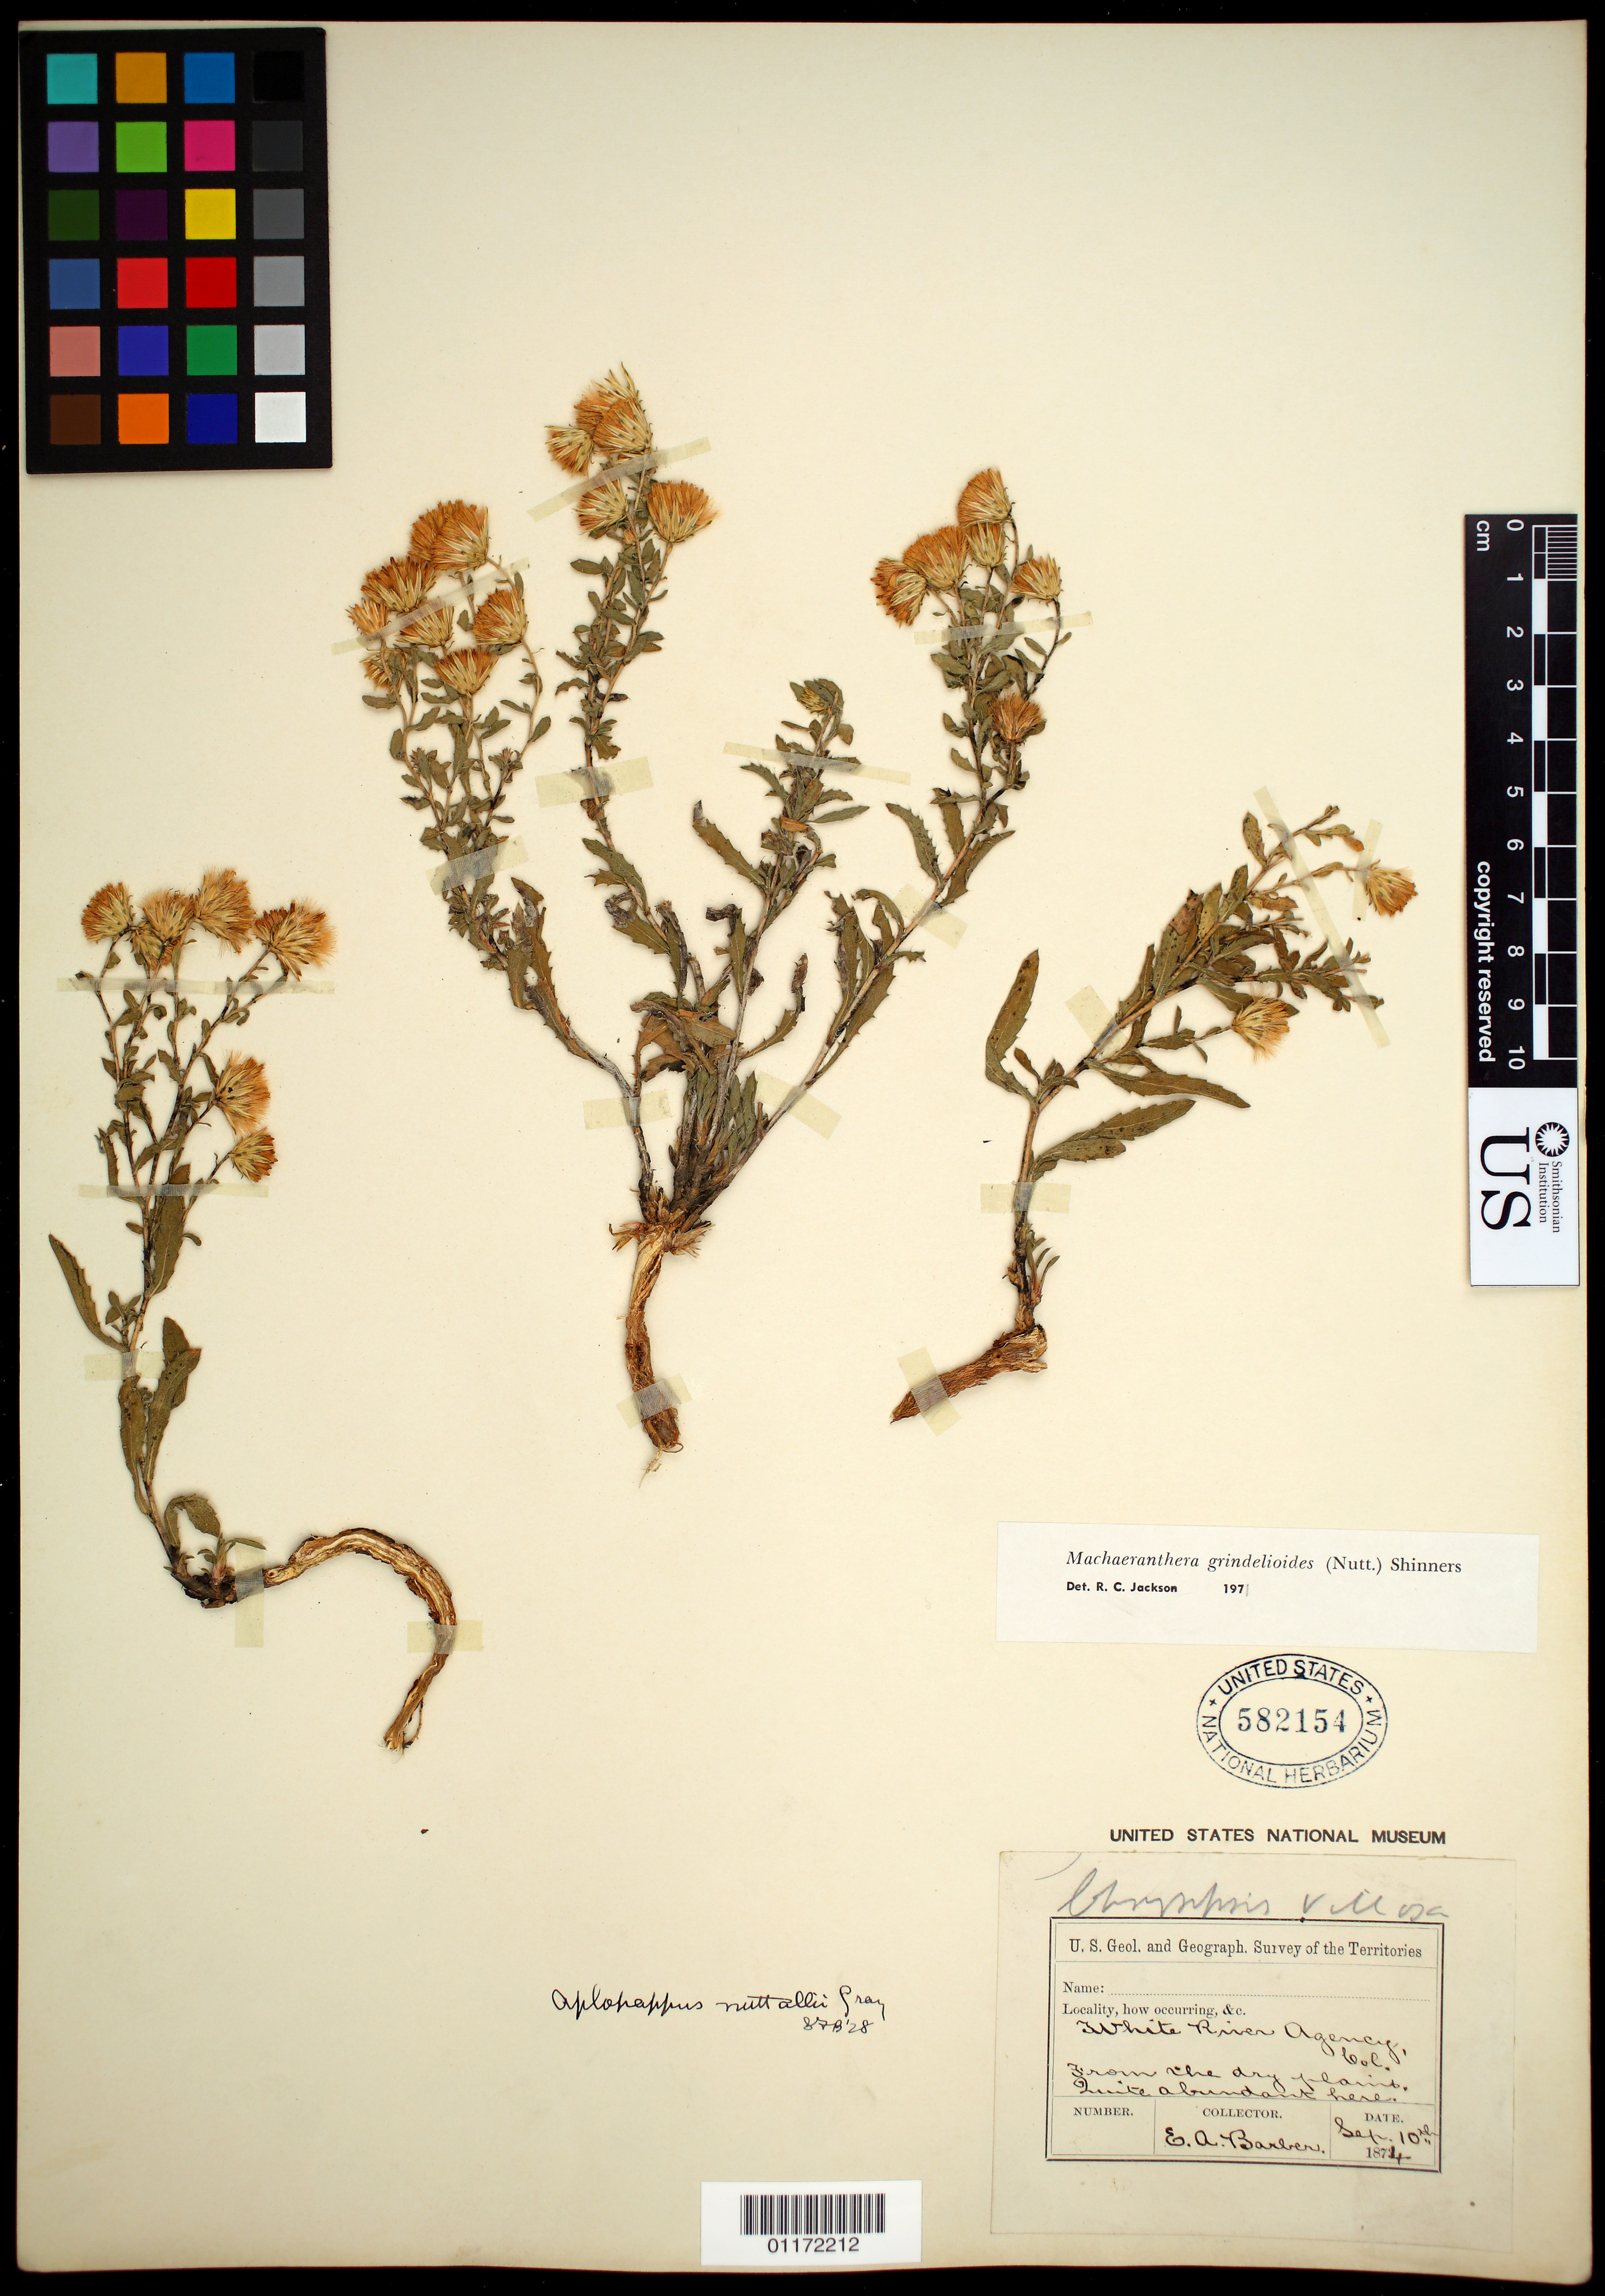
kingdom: Plantae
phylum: Tracheophyta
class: Magnoliopsida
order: Asterales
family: Asteraceae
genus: Machaeranthera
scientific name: Machaeranthera grindelioides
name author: (Nutt.) Shinners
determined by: Jackson, R. C.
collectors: E. Barber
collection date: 1874-09-10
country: United States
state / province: Colorado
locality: White River Agency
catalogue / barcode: US 582154